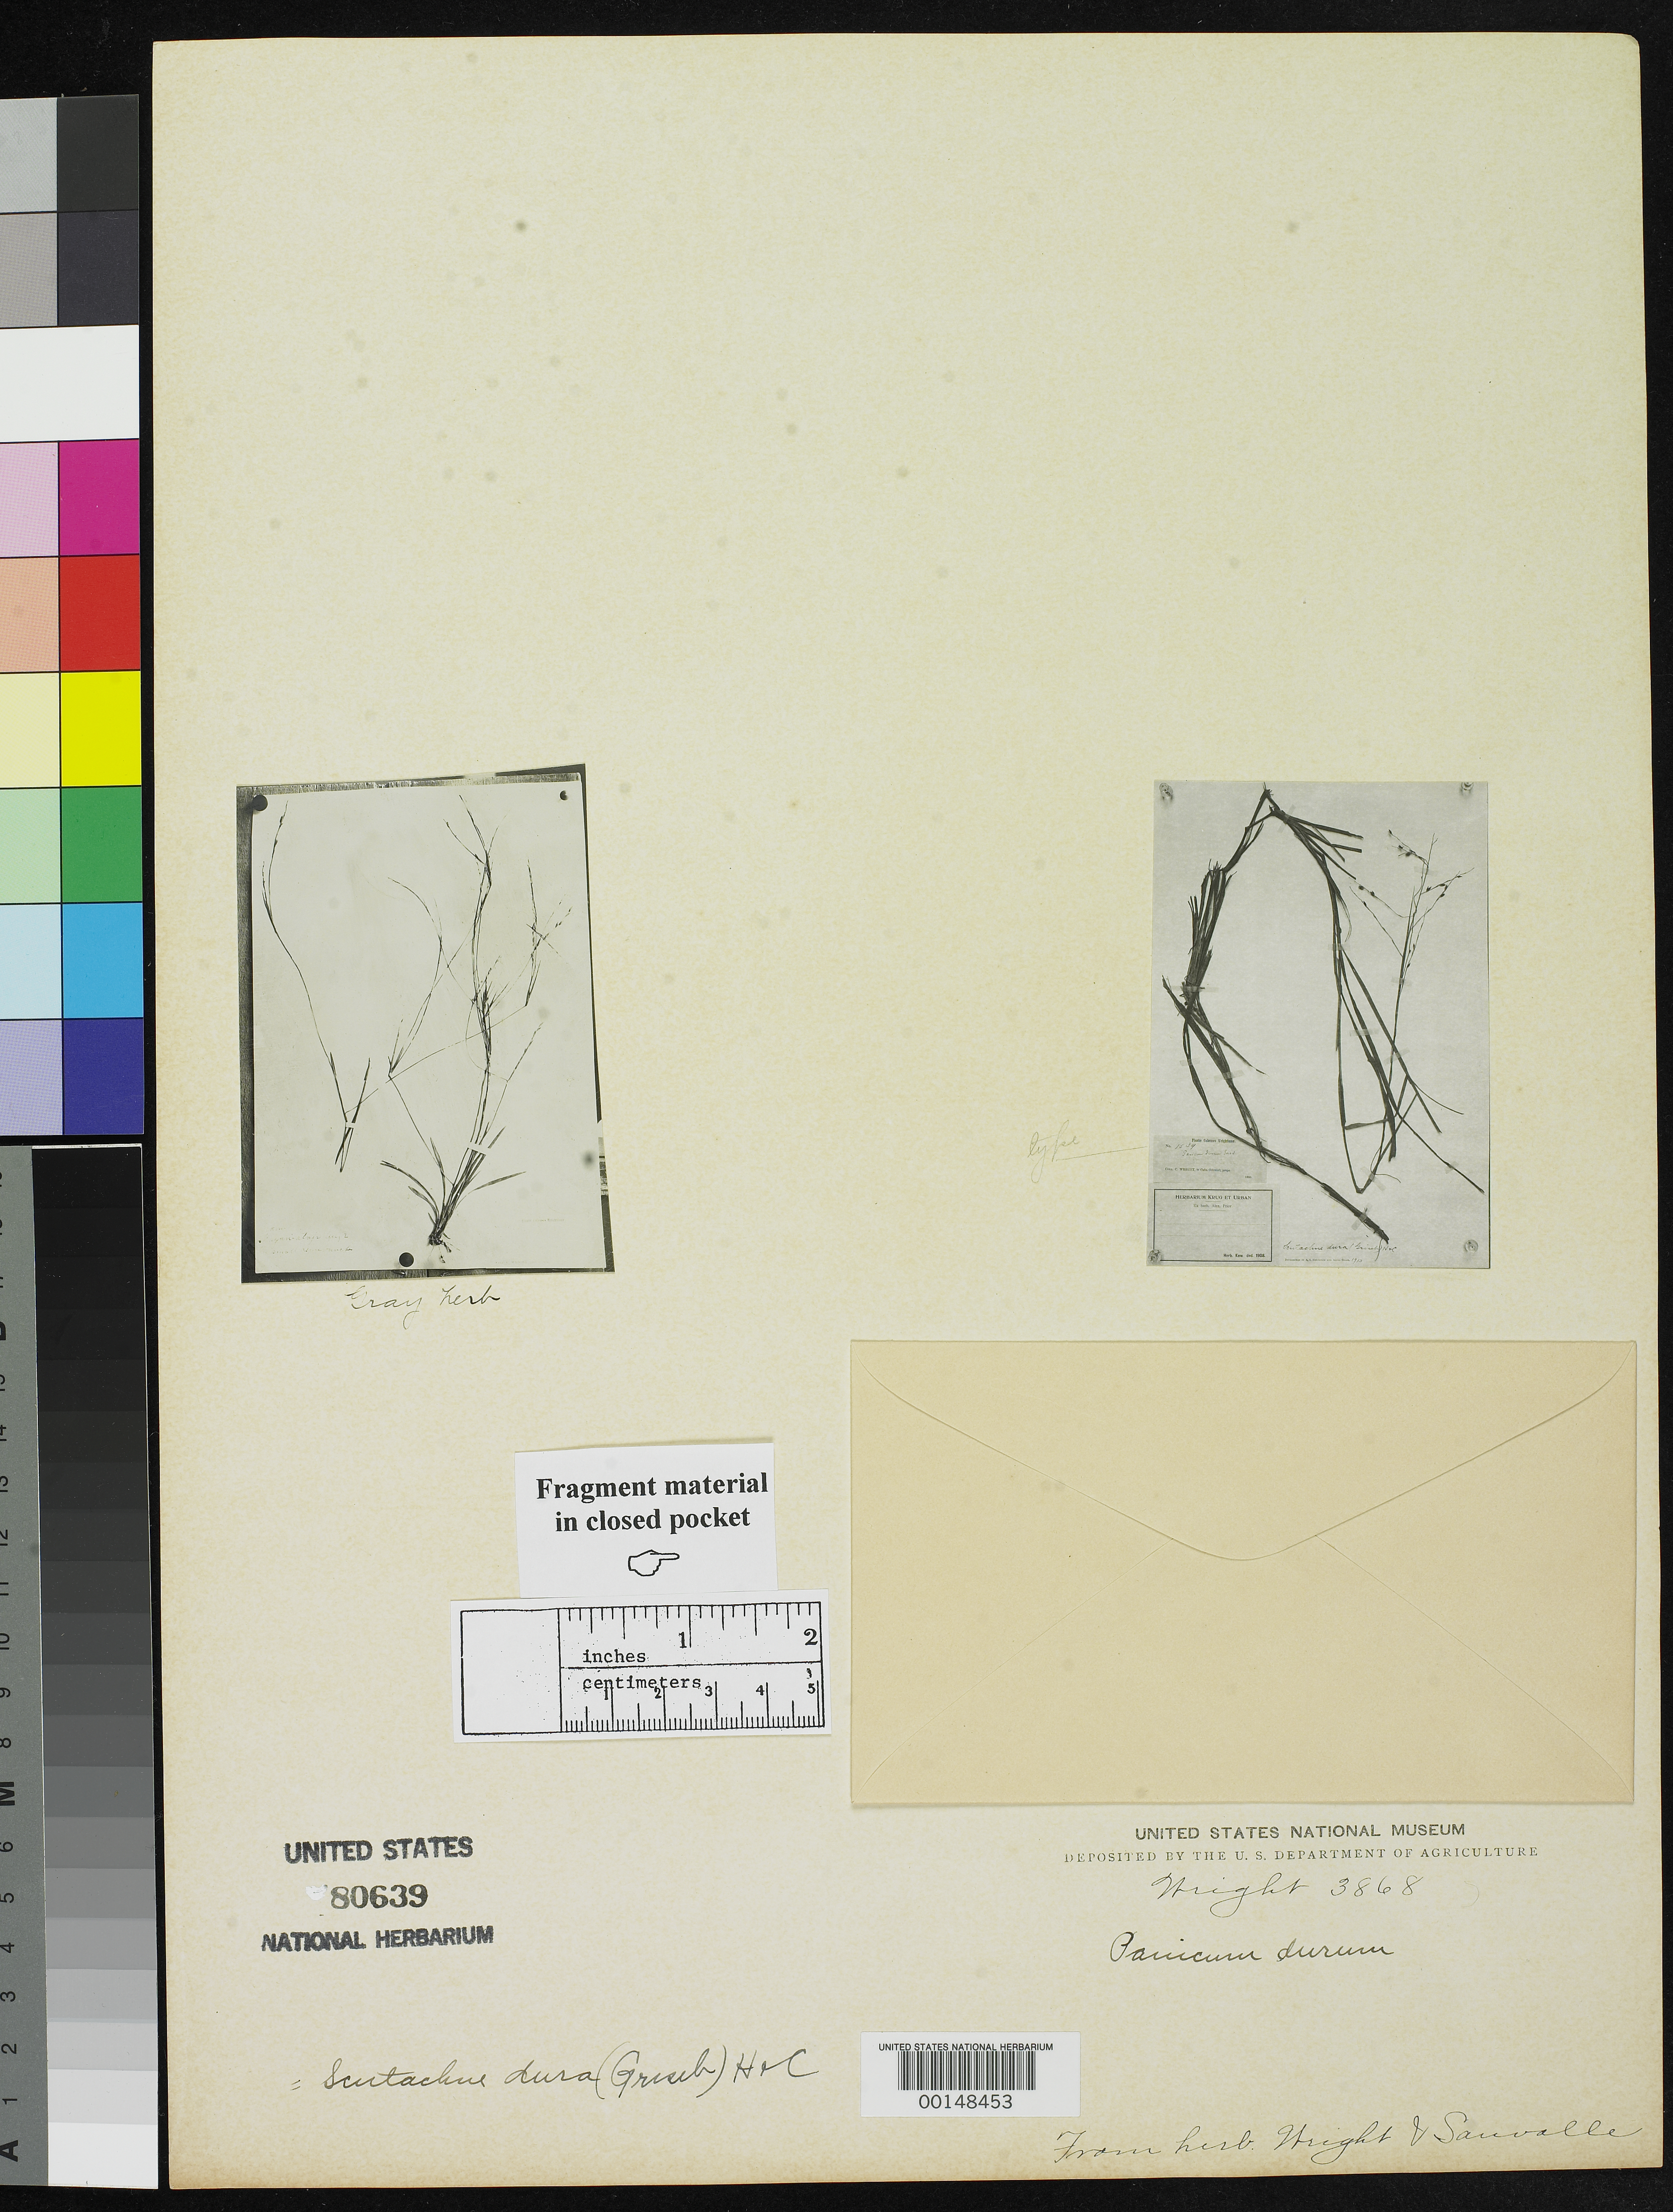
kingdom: Plantae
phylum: Tracheophyta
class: Liliopsida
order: Poales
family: Poaceae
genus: Panicum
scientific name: Panicum durum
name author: Griseb.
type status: Type Fragment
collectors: C. Wright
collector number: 3868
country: Cuba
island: Greater Antilles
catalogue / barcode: US 80639